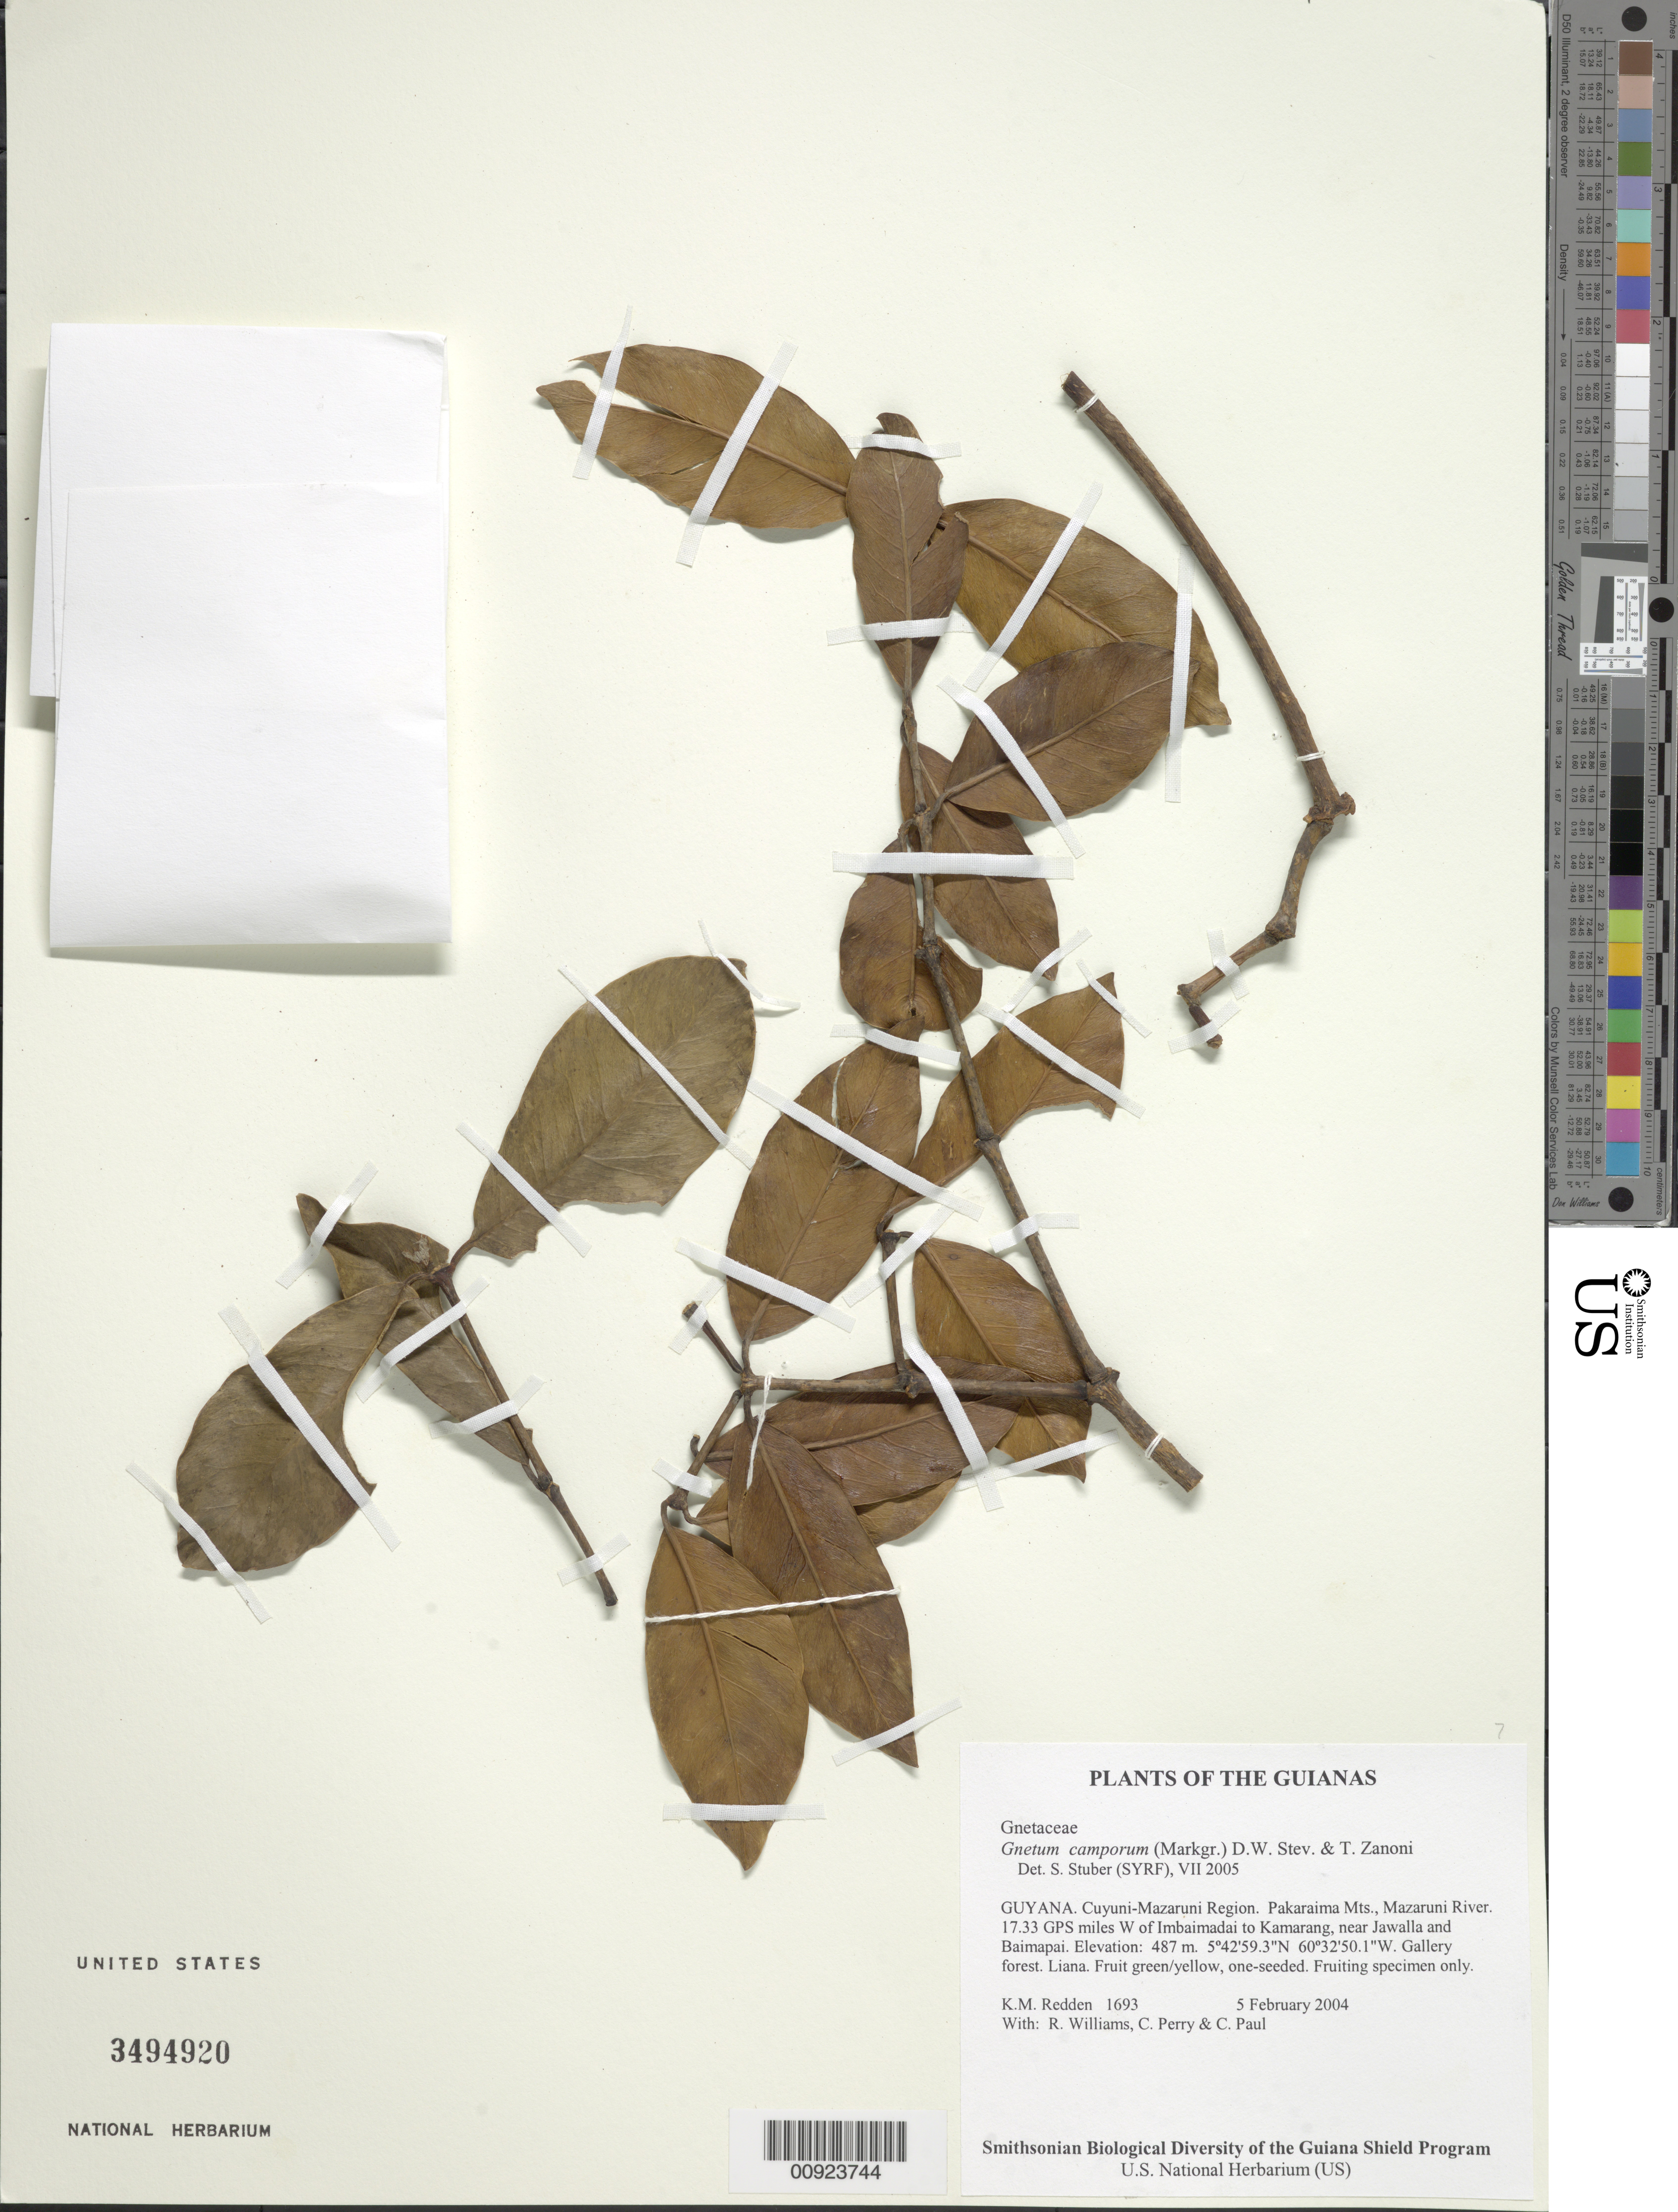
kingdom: Plantae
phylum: Tracheophyta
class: Gnetopsida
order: Gnetales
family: Gnetaceae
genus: Gnetum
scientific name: Gnetum urens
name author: (Aubl.) Blume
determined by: Stevenson, J. W.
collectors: K. M. Redden, R. Williams, C. Perry & C. Paul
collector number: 1693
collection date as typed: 5 February 2004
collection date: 2004-02-05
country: Guyana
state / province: Cuyuni-Mazaruni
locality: Pakaraima Mts., Mazaruni River. 17.33 GPS miles W of Imbaimadai to Kamarang, near Jawalla and Baimapai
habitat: Gallery forest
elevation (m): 487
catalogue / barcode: US 3494920